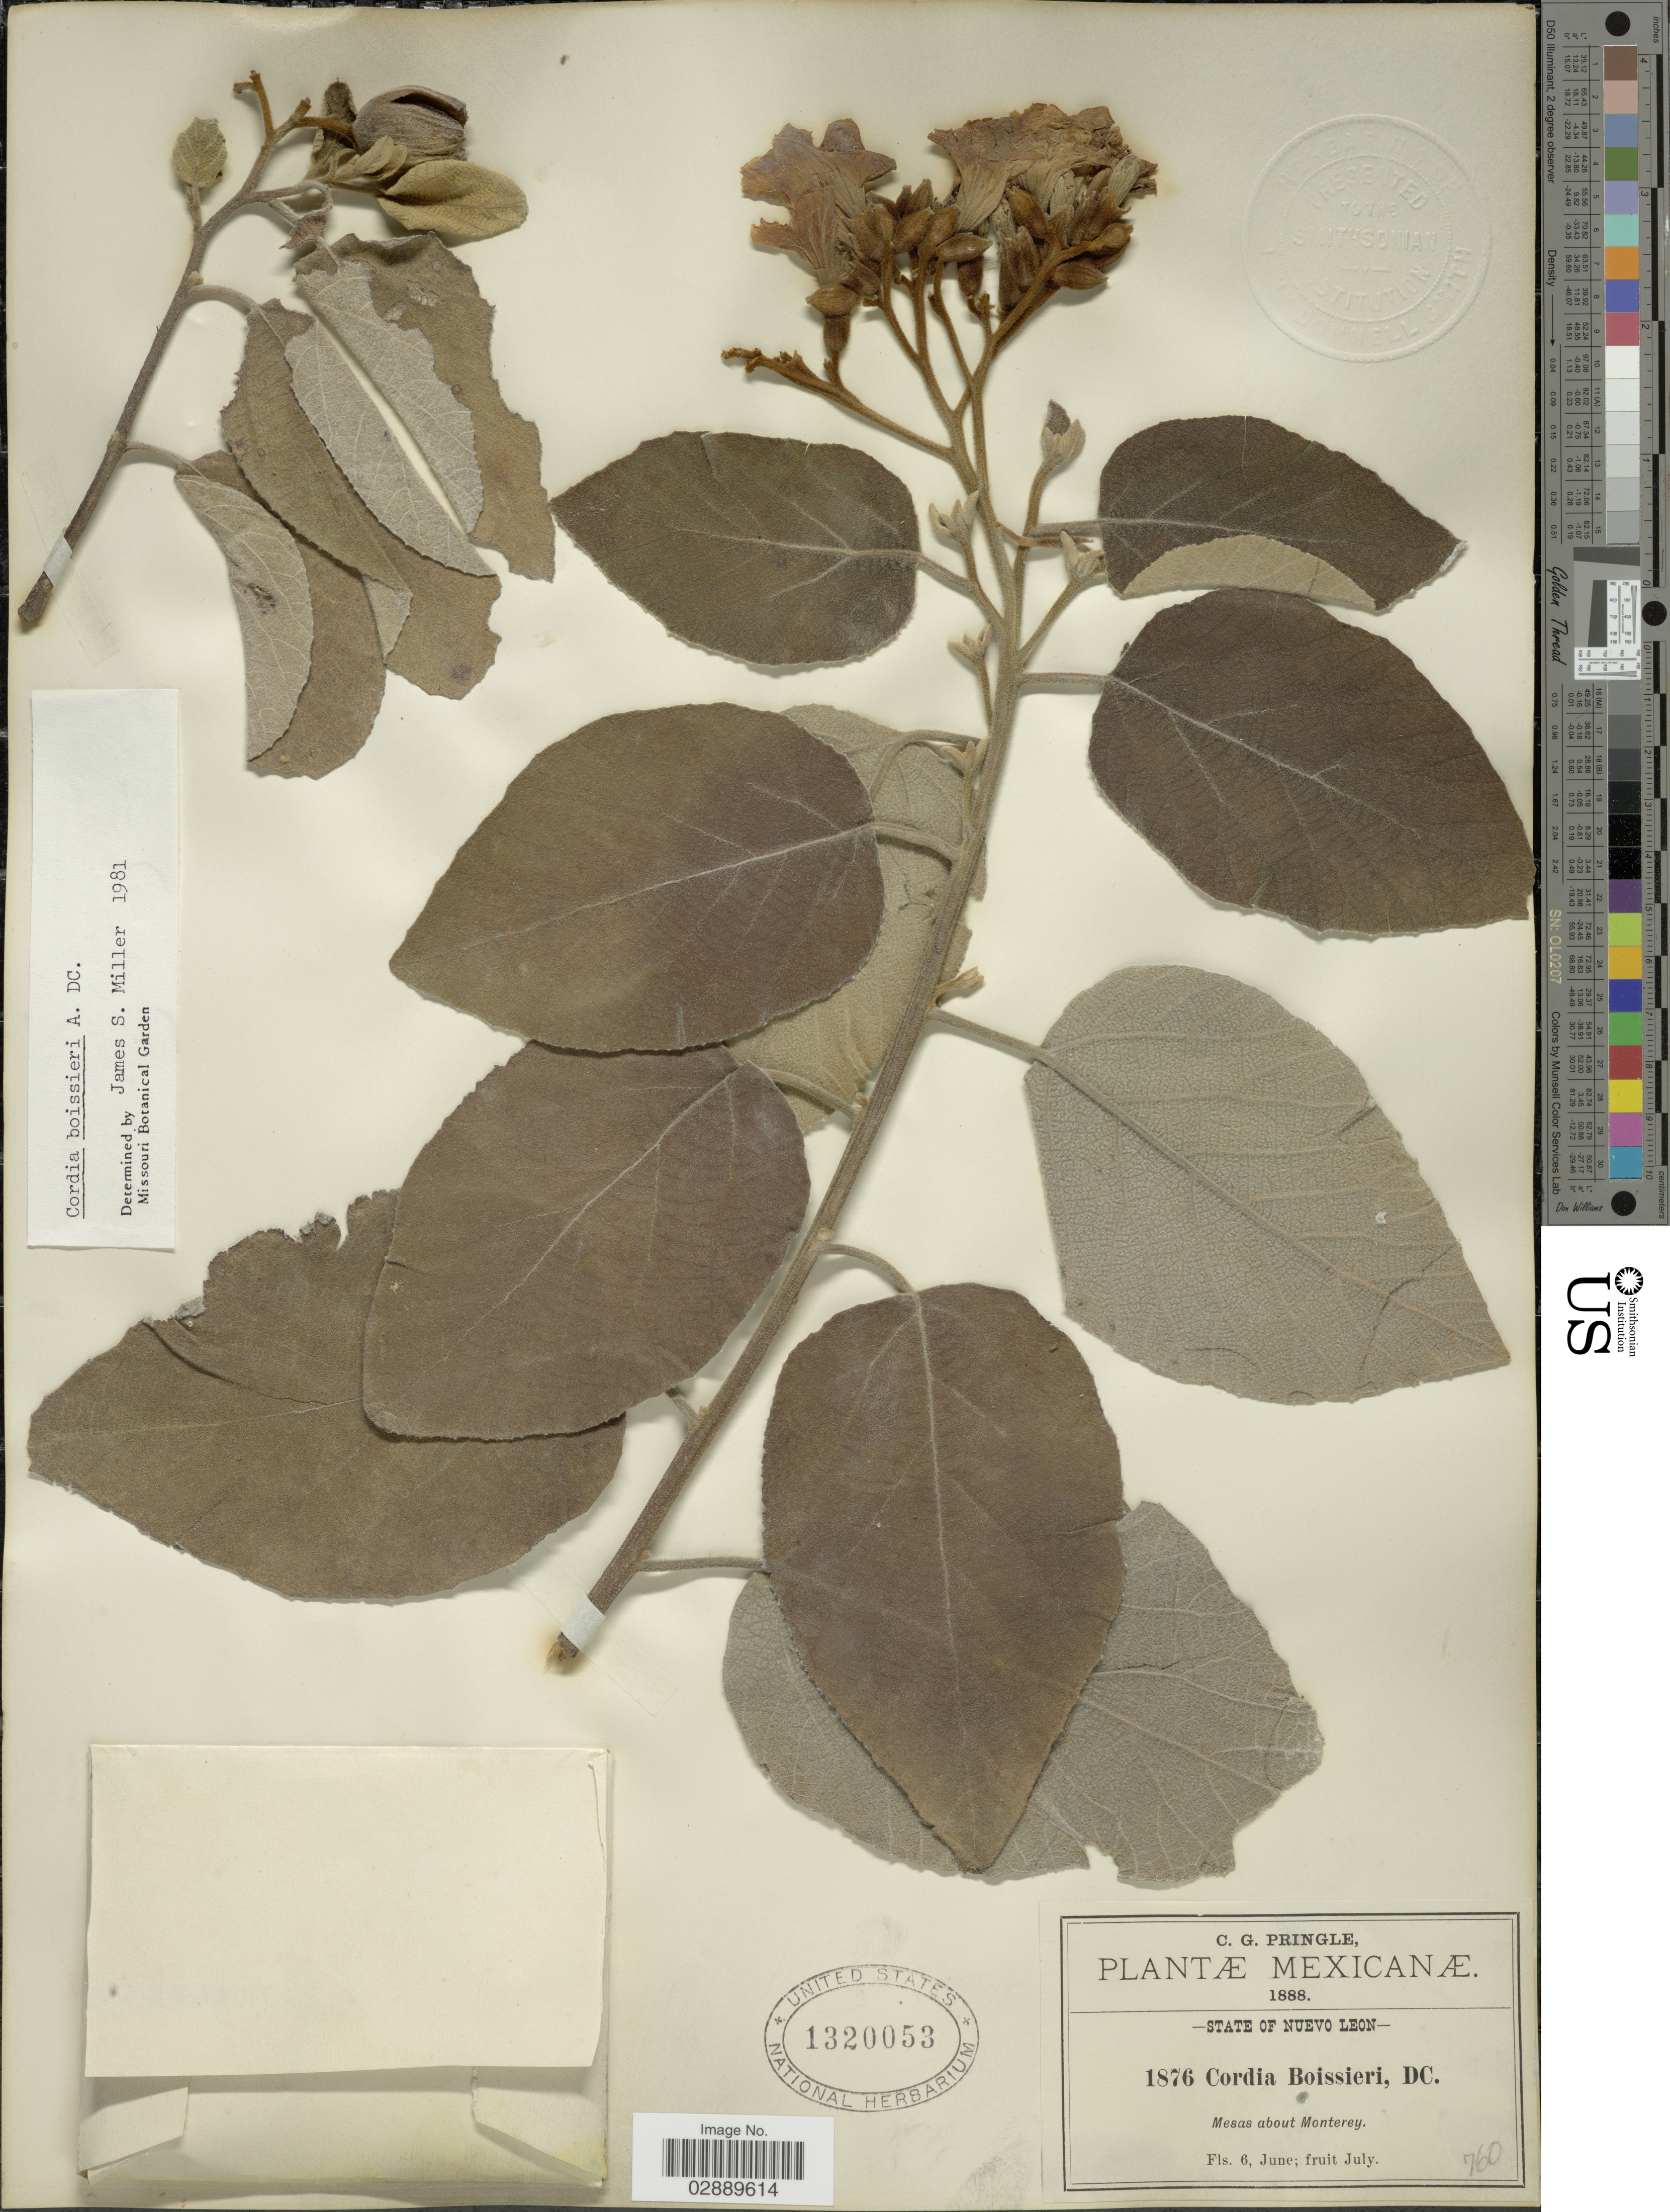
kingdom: Plantae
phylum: Tracheophyta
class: Magnoliopsida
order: Boraginales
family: Cordiaceae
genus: Cordia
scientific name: Cordia boissieri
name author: A. DC.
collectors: C. G. Pringle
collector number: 1876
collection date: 1888-06-06/1888-07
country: Mexico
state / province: Nuevo León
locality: Mesas about Monterey.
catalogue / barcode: US 1320053